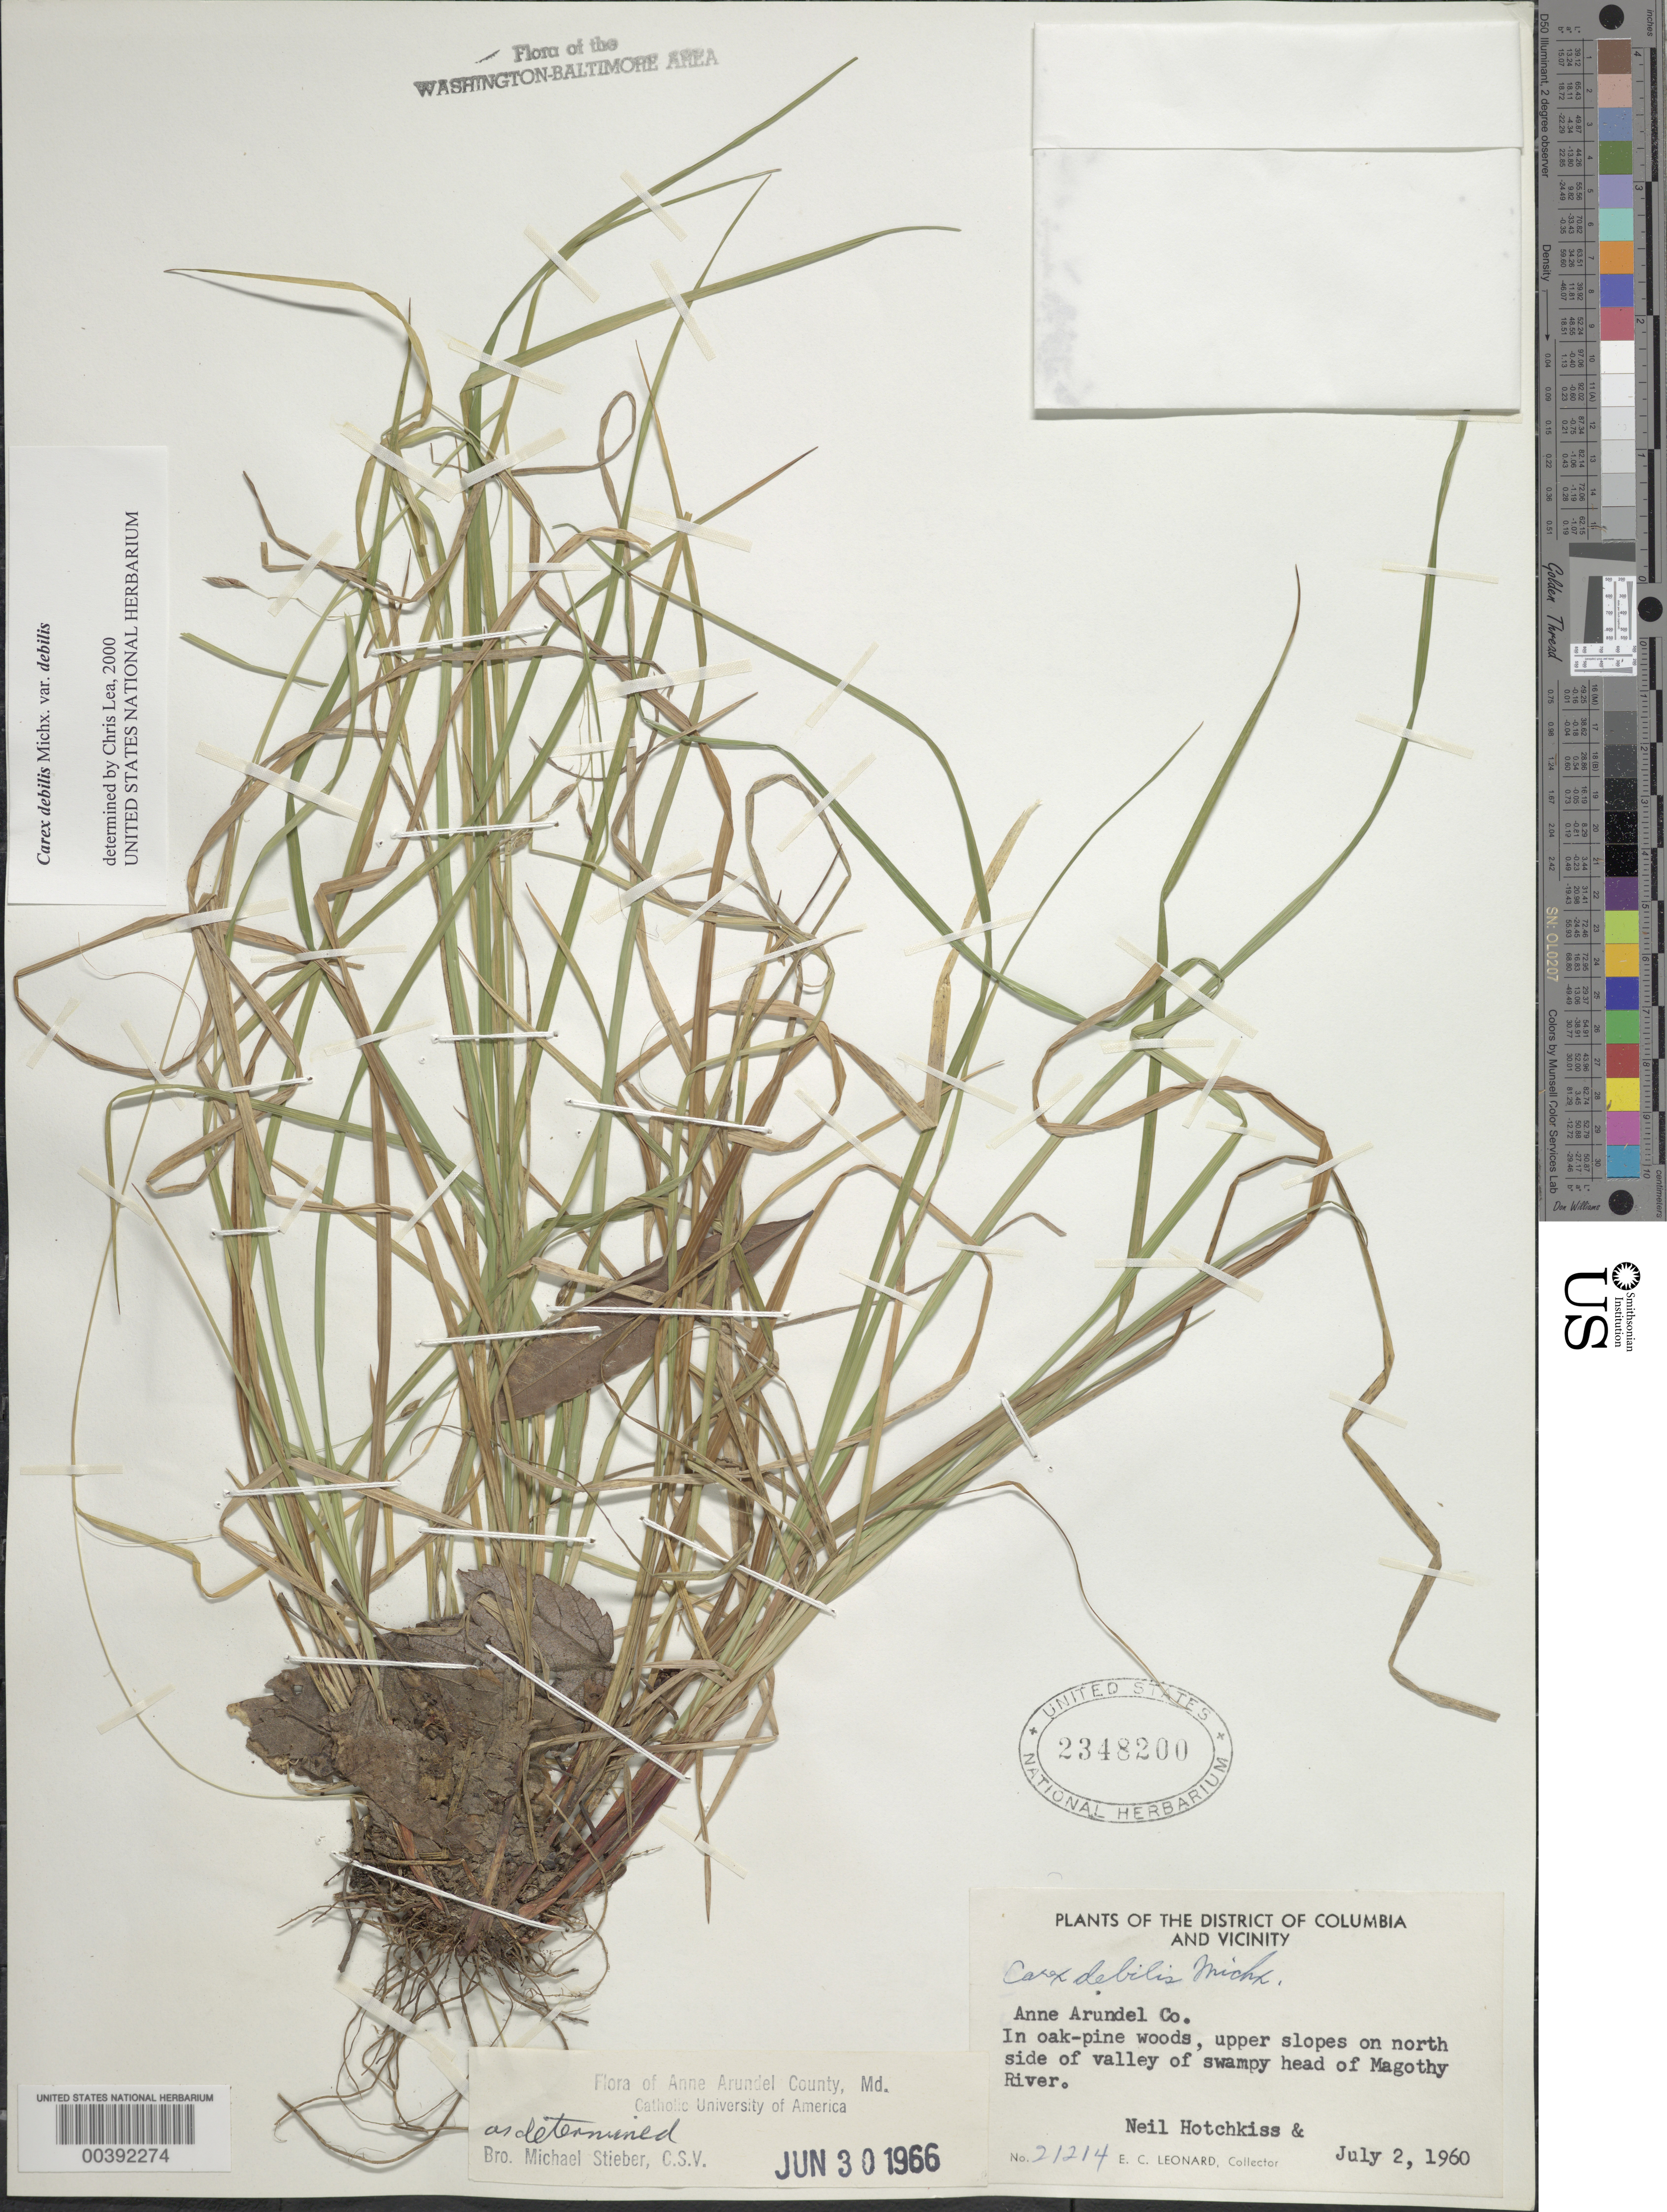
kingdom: Plantae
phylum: Tracheophyta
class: Liliopsida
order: Poales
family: Cyperaceae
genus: Carex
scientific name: Carex debilis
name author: Michx.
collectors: N. Hotchkiss & E. C. Leonard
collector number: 21214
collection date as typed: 02 Jul 1960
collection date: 1960-07-02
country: United States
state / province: Maryland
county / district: Anne Arundel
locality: Magothy River Head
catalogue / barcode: US 2348200